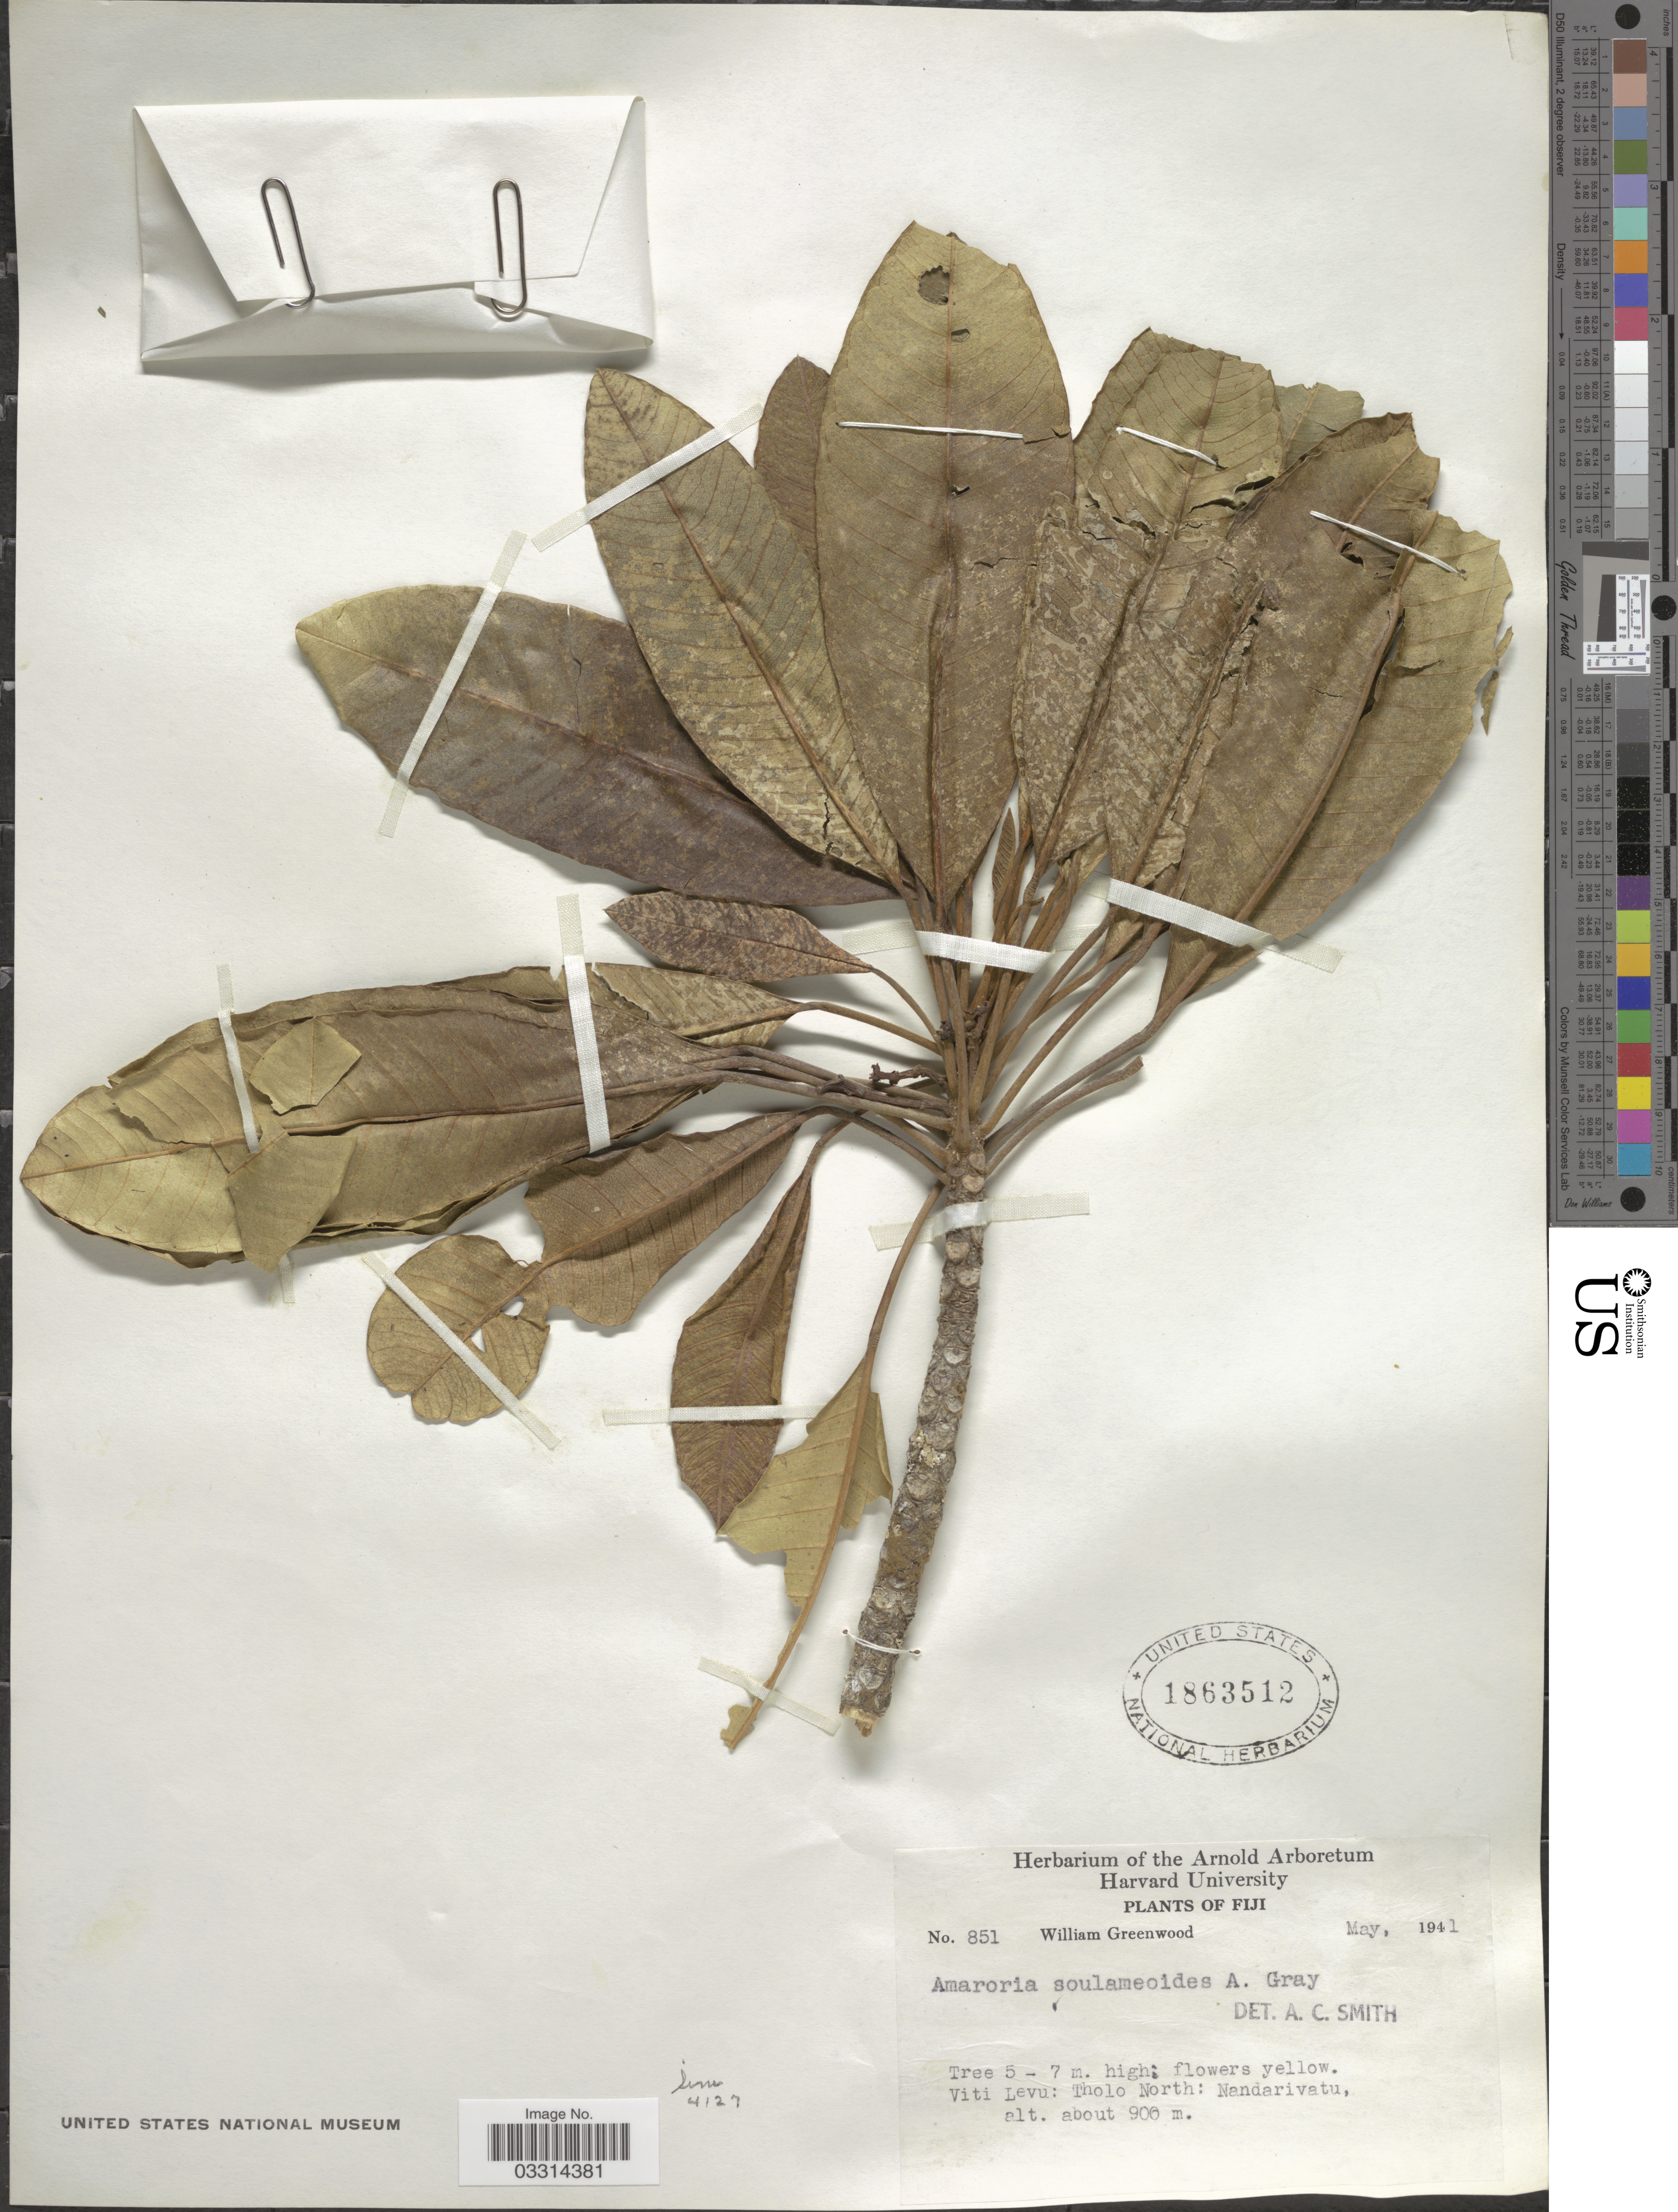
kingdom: Plantae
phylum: Tracheophyta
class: Magnoliopsida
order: Sapindales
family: Simaroubaceae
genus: Soulamea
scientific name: Soulamea soulameoides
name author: (A. Gray) Noot.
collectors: W. Greenwood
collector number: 851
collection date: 1941-05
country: Fiji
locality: Viti Levu: Tholo North: Nandarivatu.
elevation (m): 900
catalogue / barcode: US 1863512